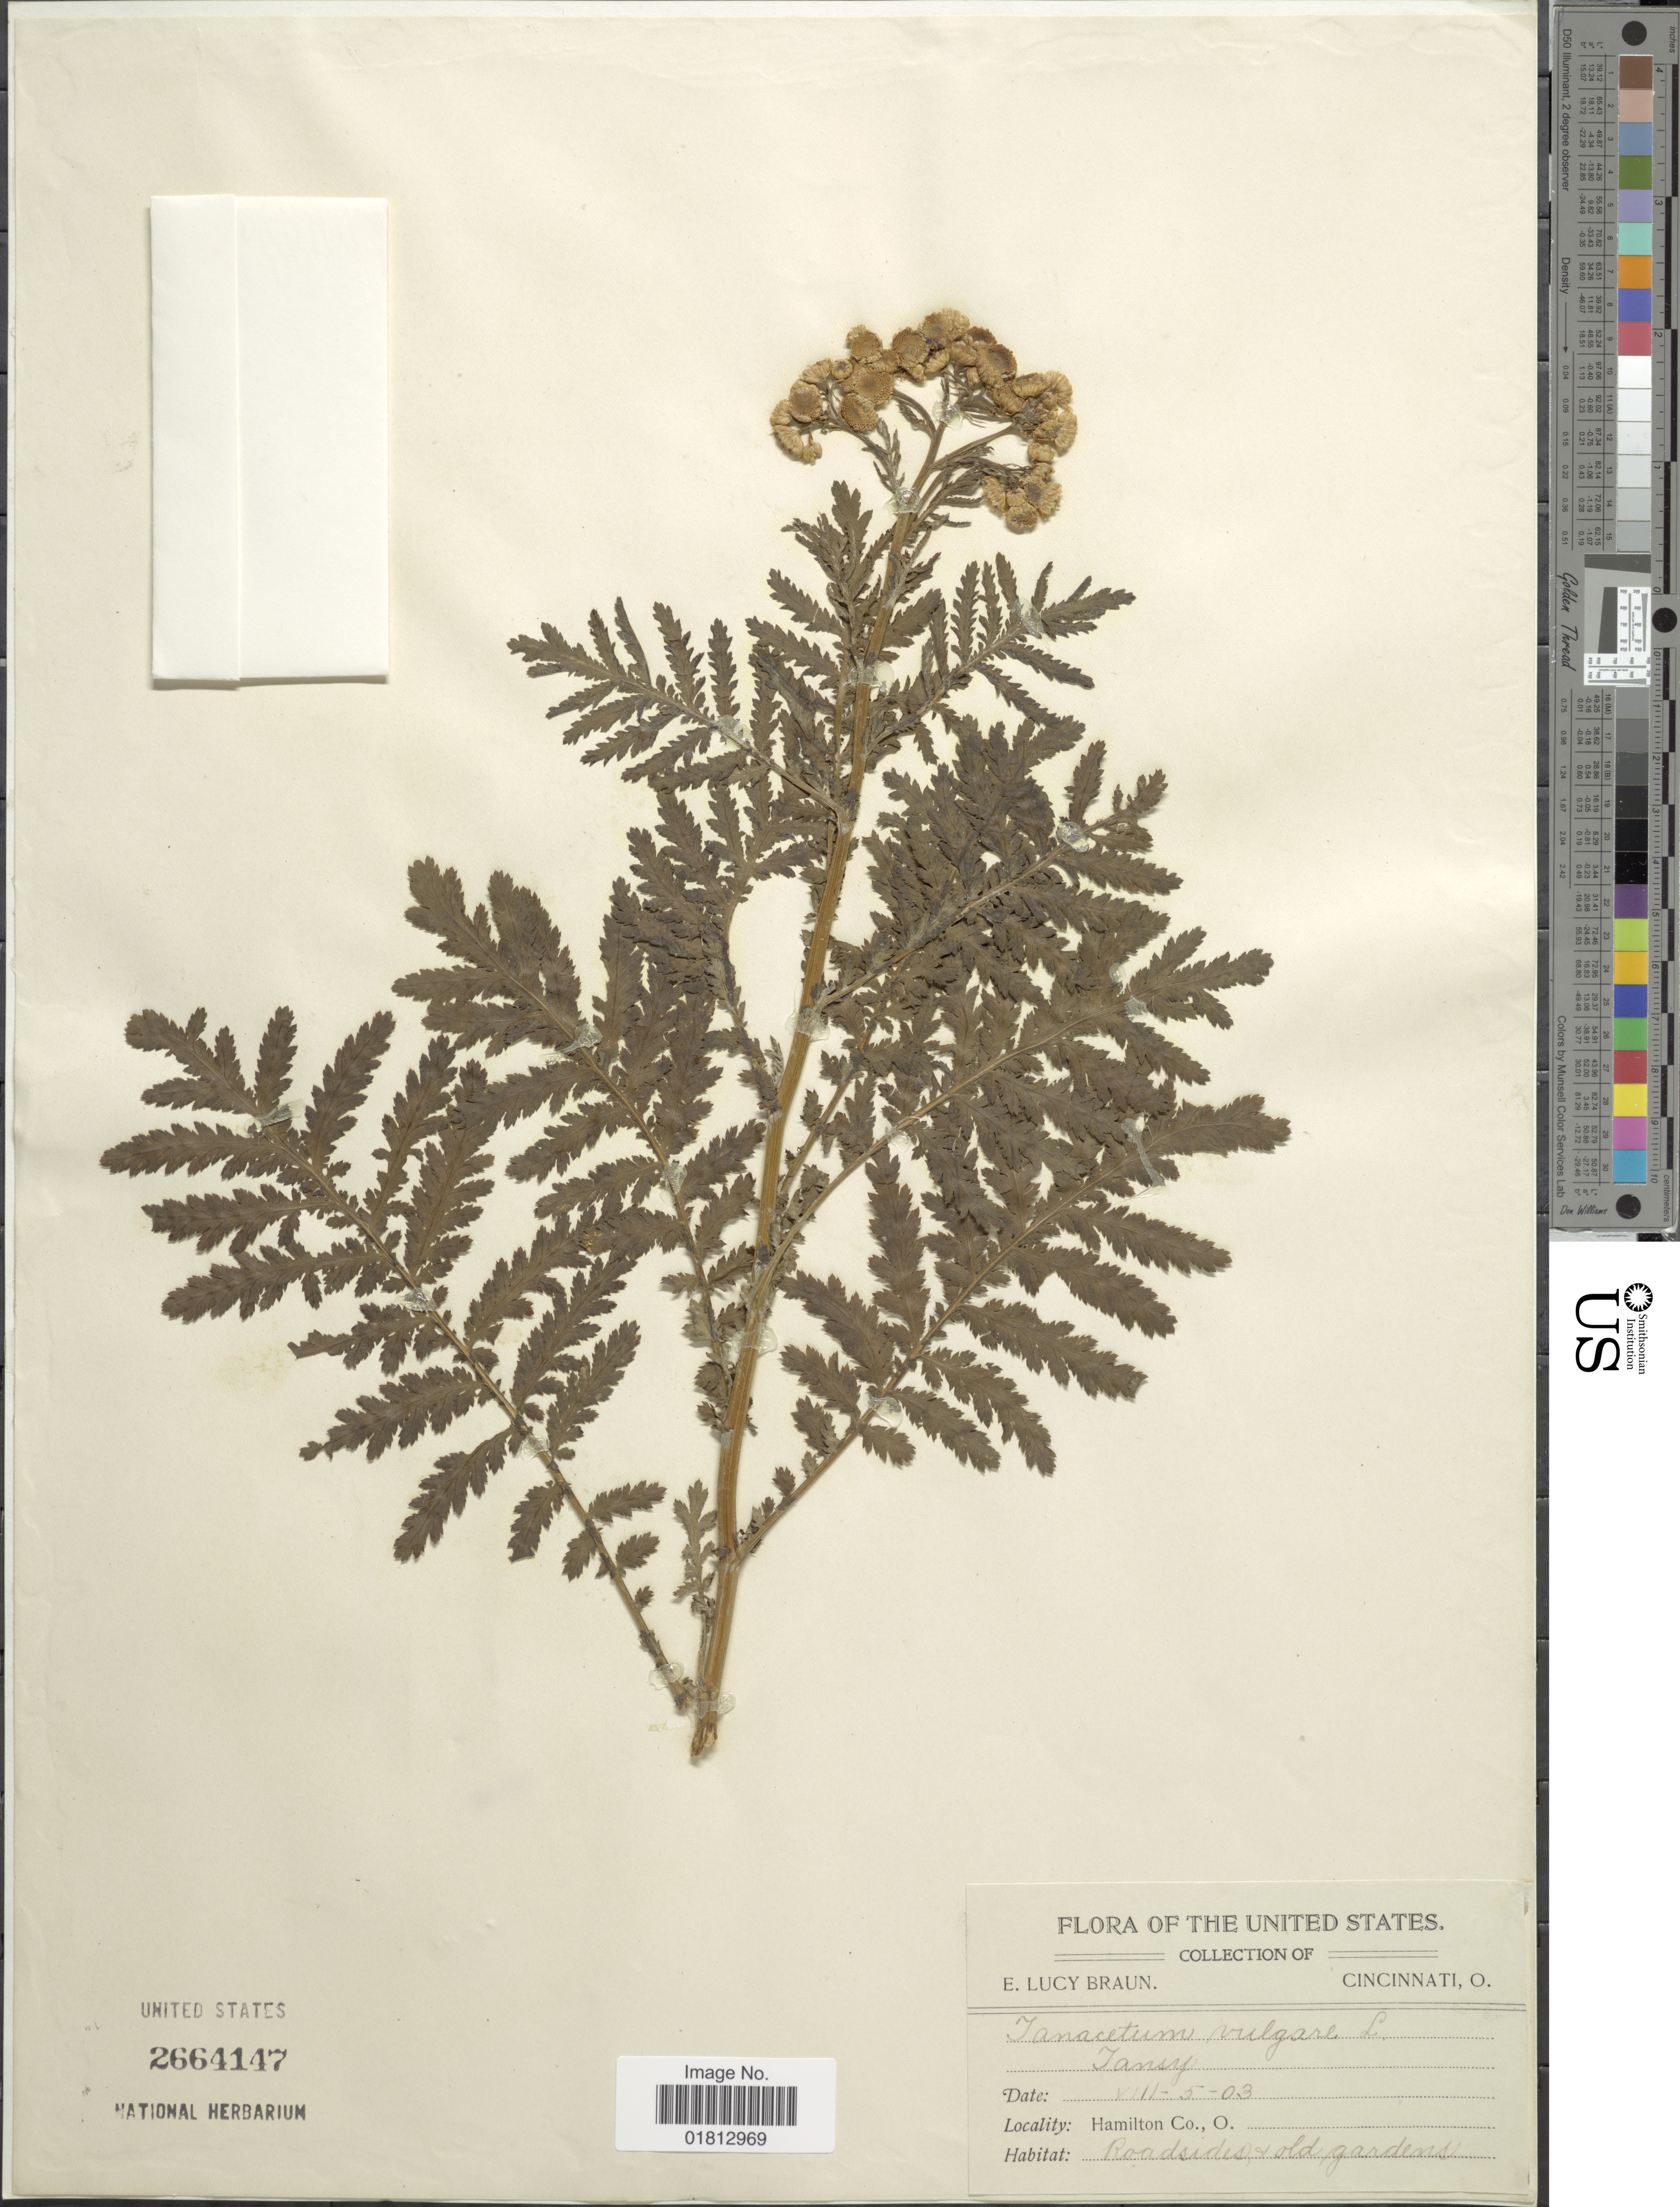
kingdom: Plantae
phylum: Tracheophyta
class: Magnoliopsida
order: Asterales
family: Asteraceae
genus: Tanacetum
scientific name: Tanacetum vulgare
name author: L.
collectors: E. L. Braun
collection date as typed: Transcribed d/m/y: 5/8/3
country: United States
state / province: Ohio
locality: Hamilton Co., O.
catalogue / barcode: US 2664147